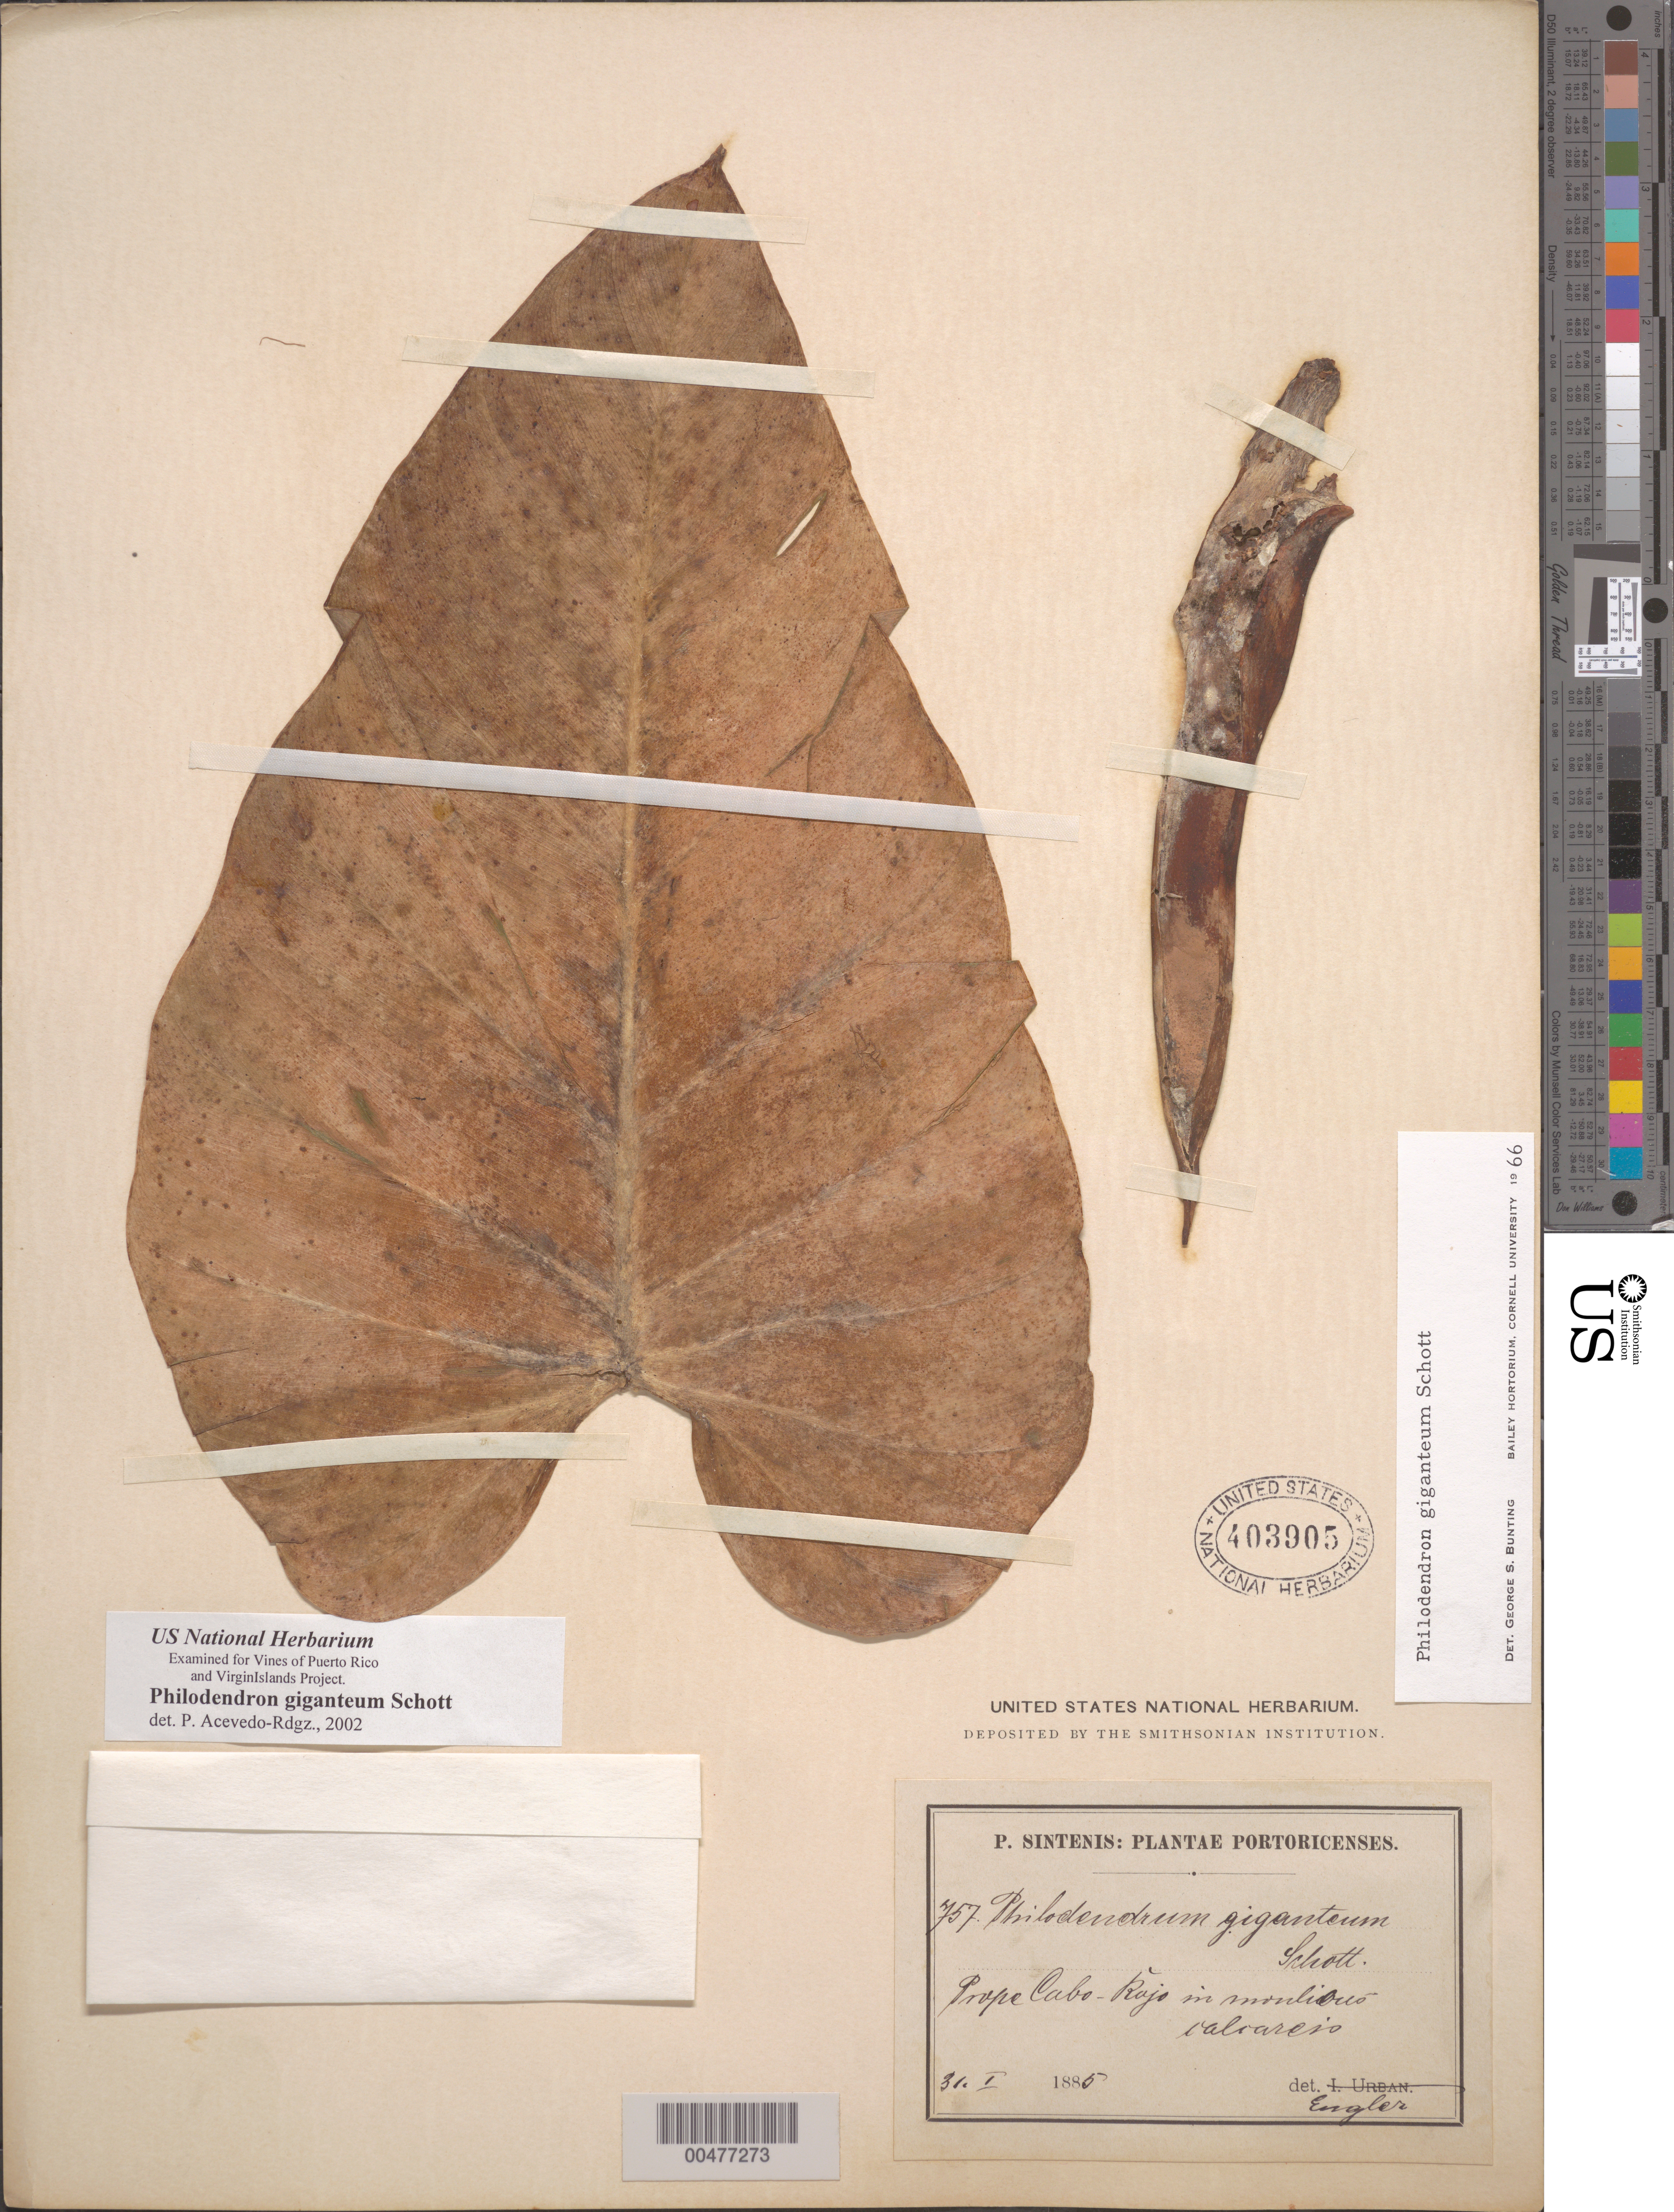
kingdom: Plantae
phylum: Tracheophyta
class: Liliopsida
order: Alismatales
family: Araceae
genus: Philodendron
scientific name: Philodendron giganteum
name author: Schott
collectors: P. Sintenis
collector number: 757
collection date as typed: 31 Jan 1885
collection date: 1885-01-31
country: Puerto Rico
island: Greater Antilles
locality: Prope Cabo Rojo. In montibus calcareio.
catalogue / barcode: US 403905